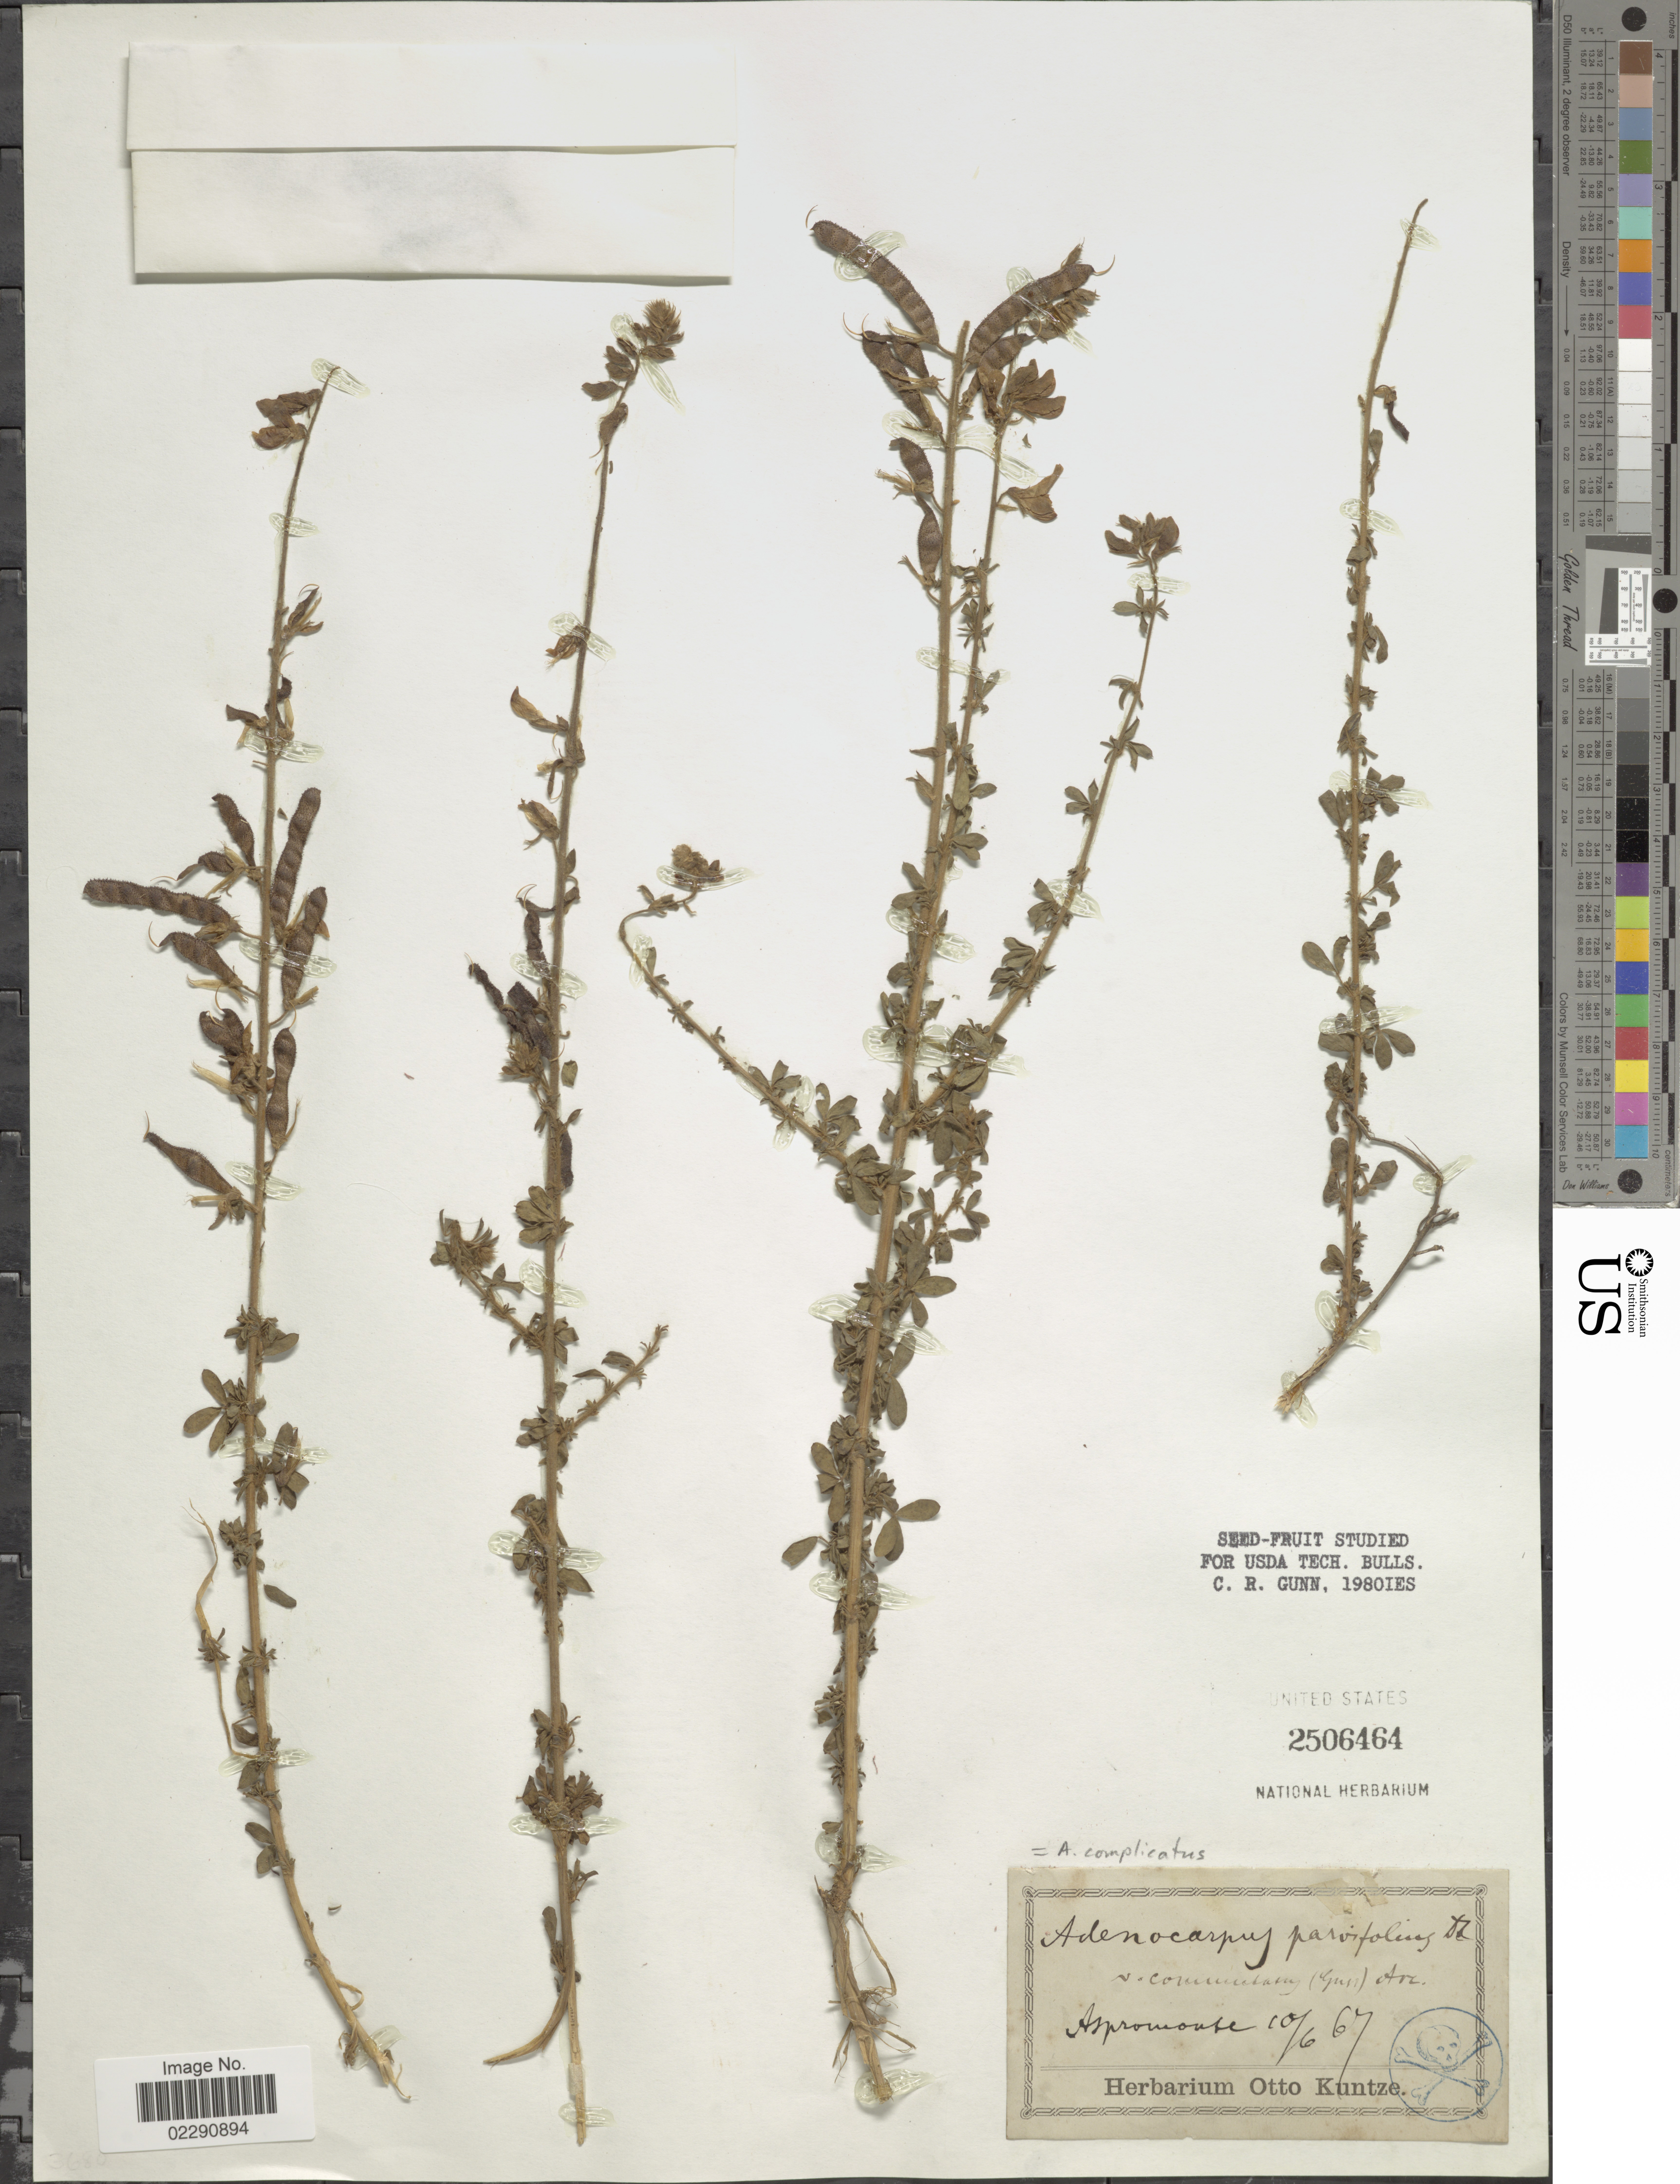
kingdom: Plantae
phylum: Tracheophyta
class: Magnoliopsida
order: Fabales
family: Fabaceae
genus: Adenocarpus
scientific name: Adenocarpus complicatus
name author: J. Gay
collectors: ex herb. Otto Kuntze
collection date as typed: Transcribed d/m/y: 10/6/67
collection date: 1867-06-10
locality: Aspromouse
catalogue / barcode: US 2506464